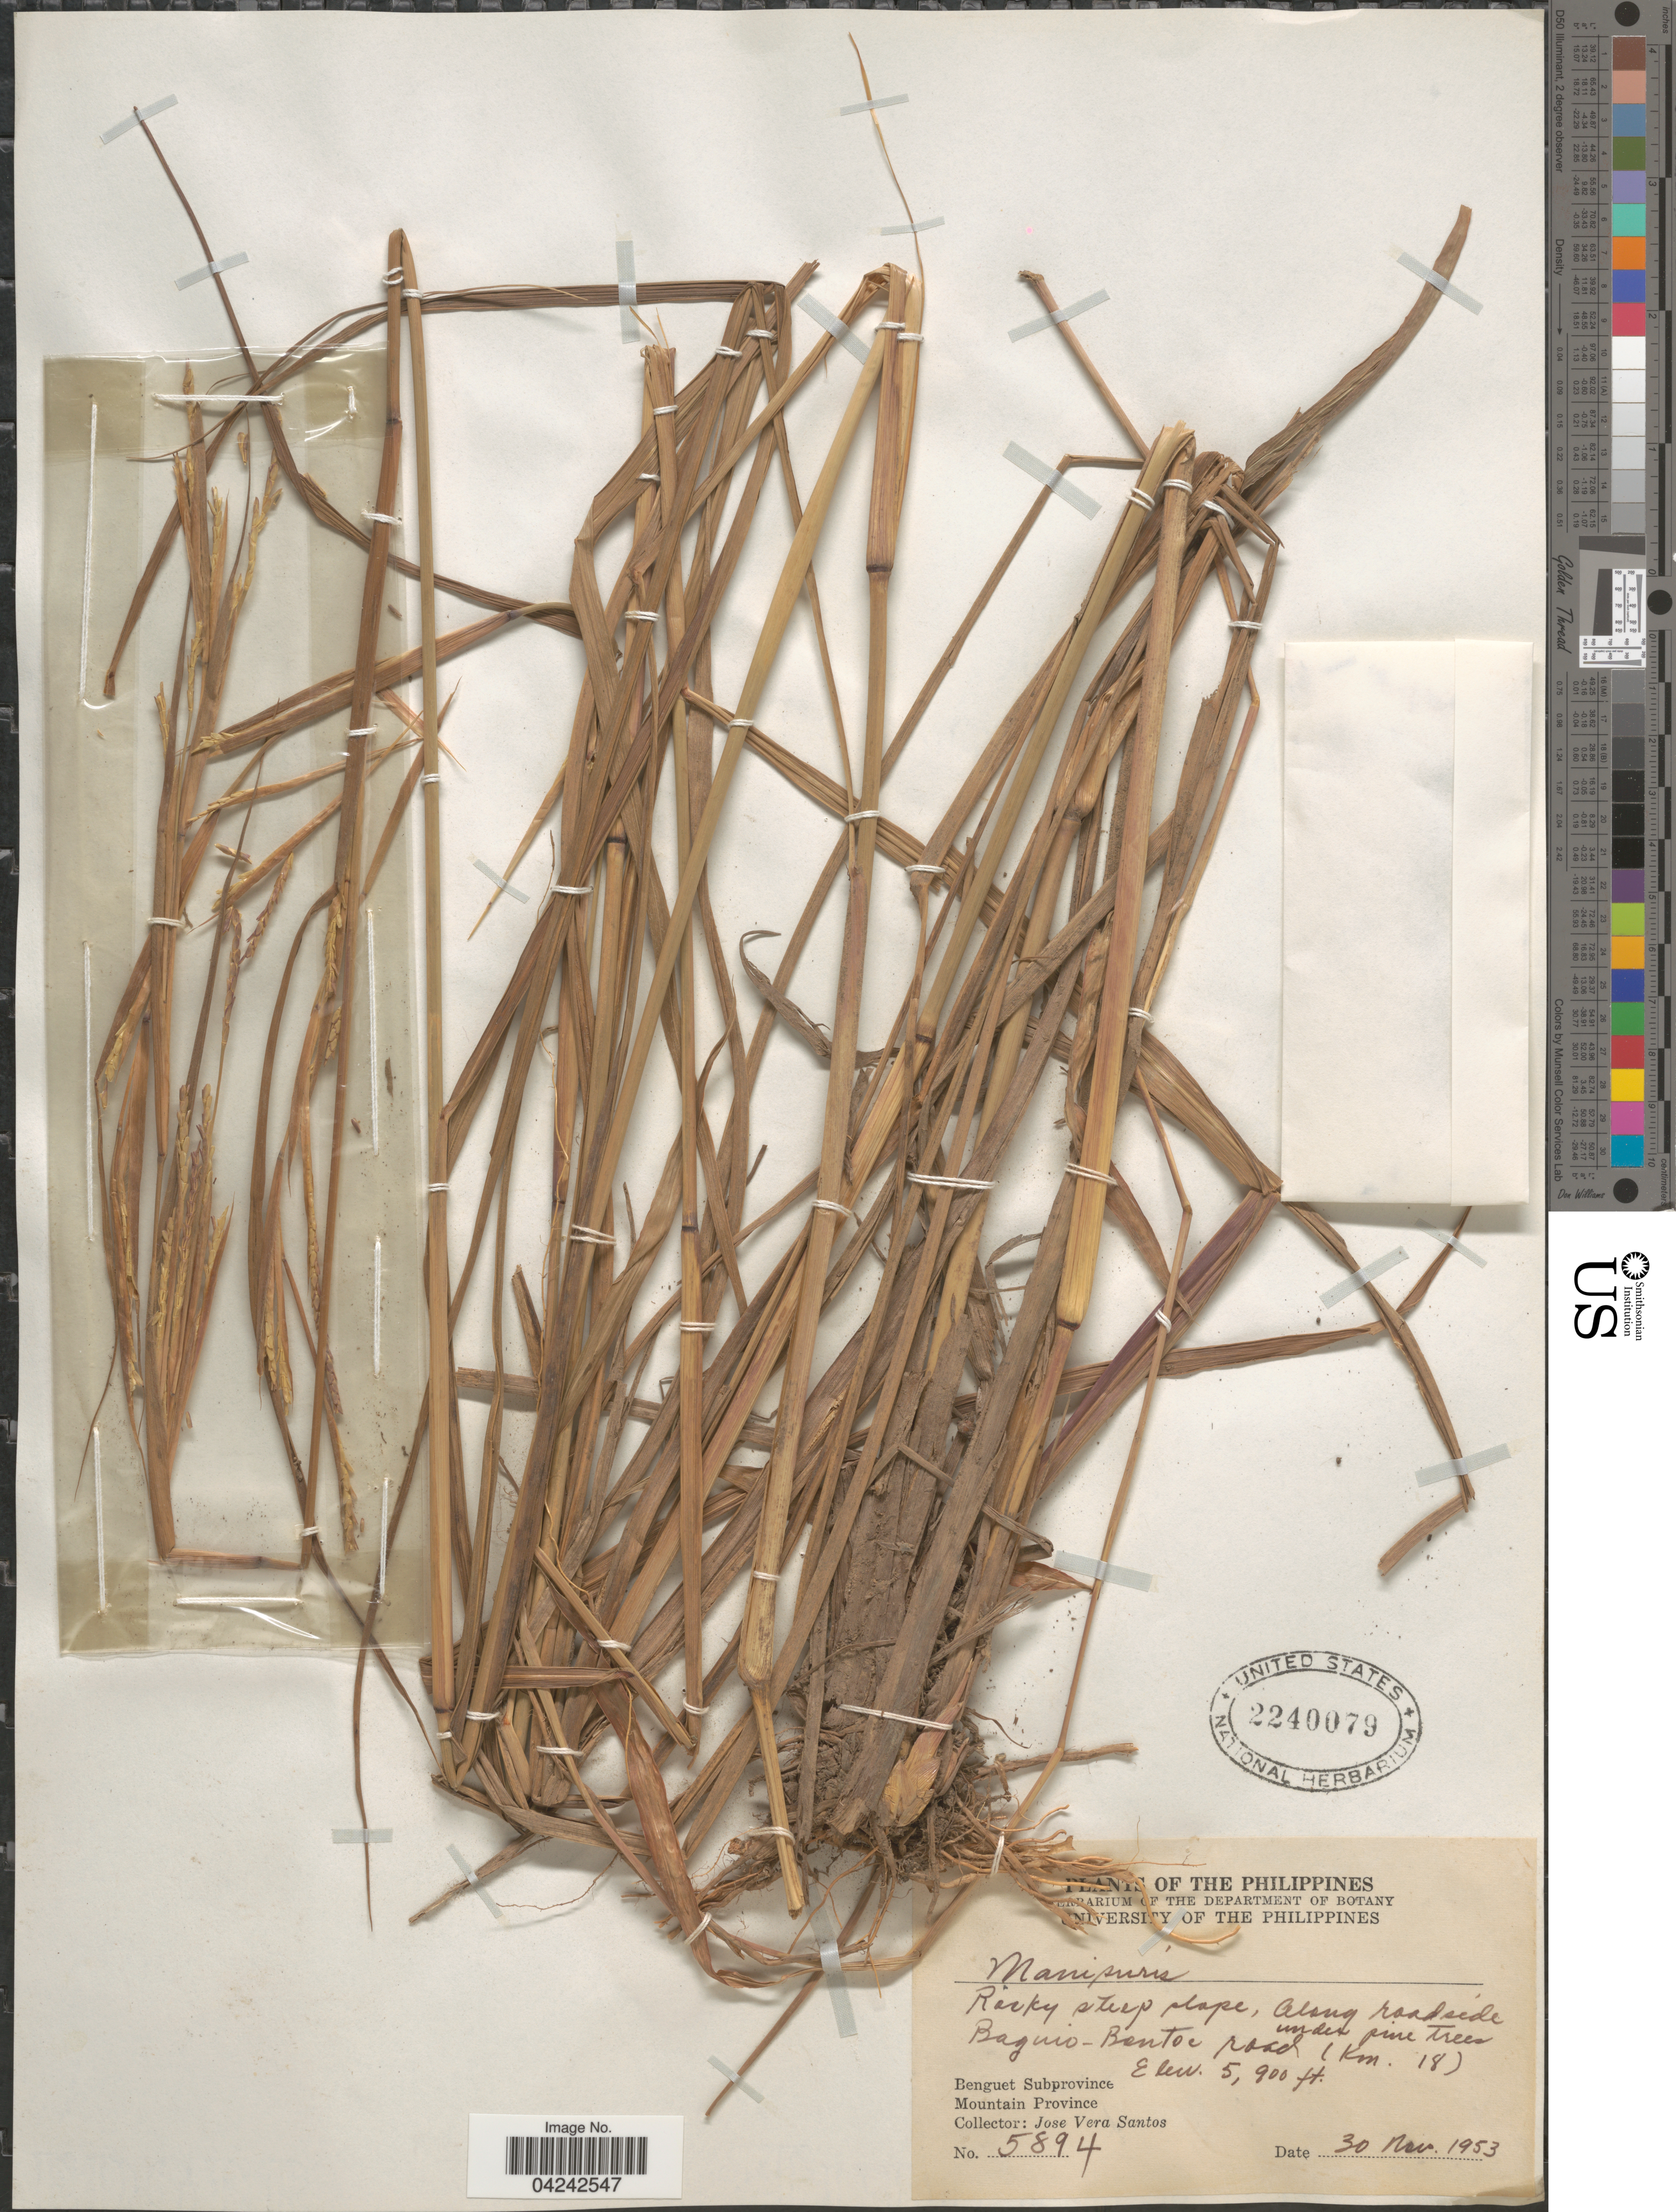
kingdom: Plantae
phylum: Tracheophyta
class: Liliopsida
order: Poales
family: Poaceae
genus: Rottboellia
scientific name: Rottboellia sp.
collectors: J. Vera Santos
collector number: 5894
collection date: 1953-11-30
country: Philippines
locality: Rocky steep slope, along roadside under pine trees. Baguio - Bentoc road (Km. 18). Benguet Subprovince. Mountain Province.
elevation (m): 1798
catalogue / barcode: US 2240079